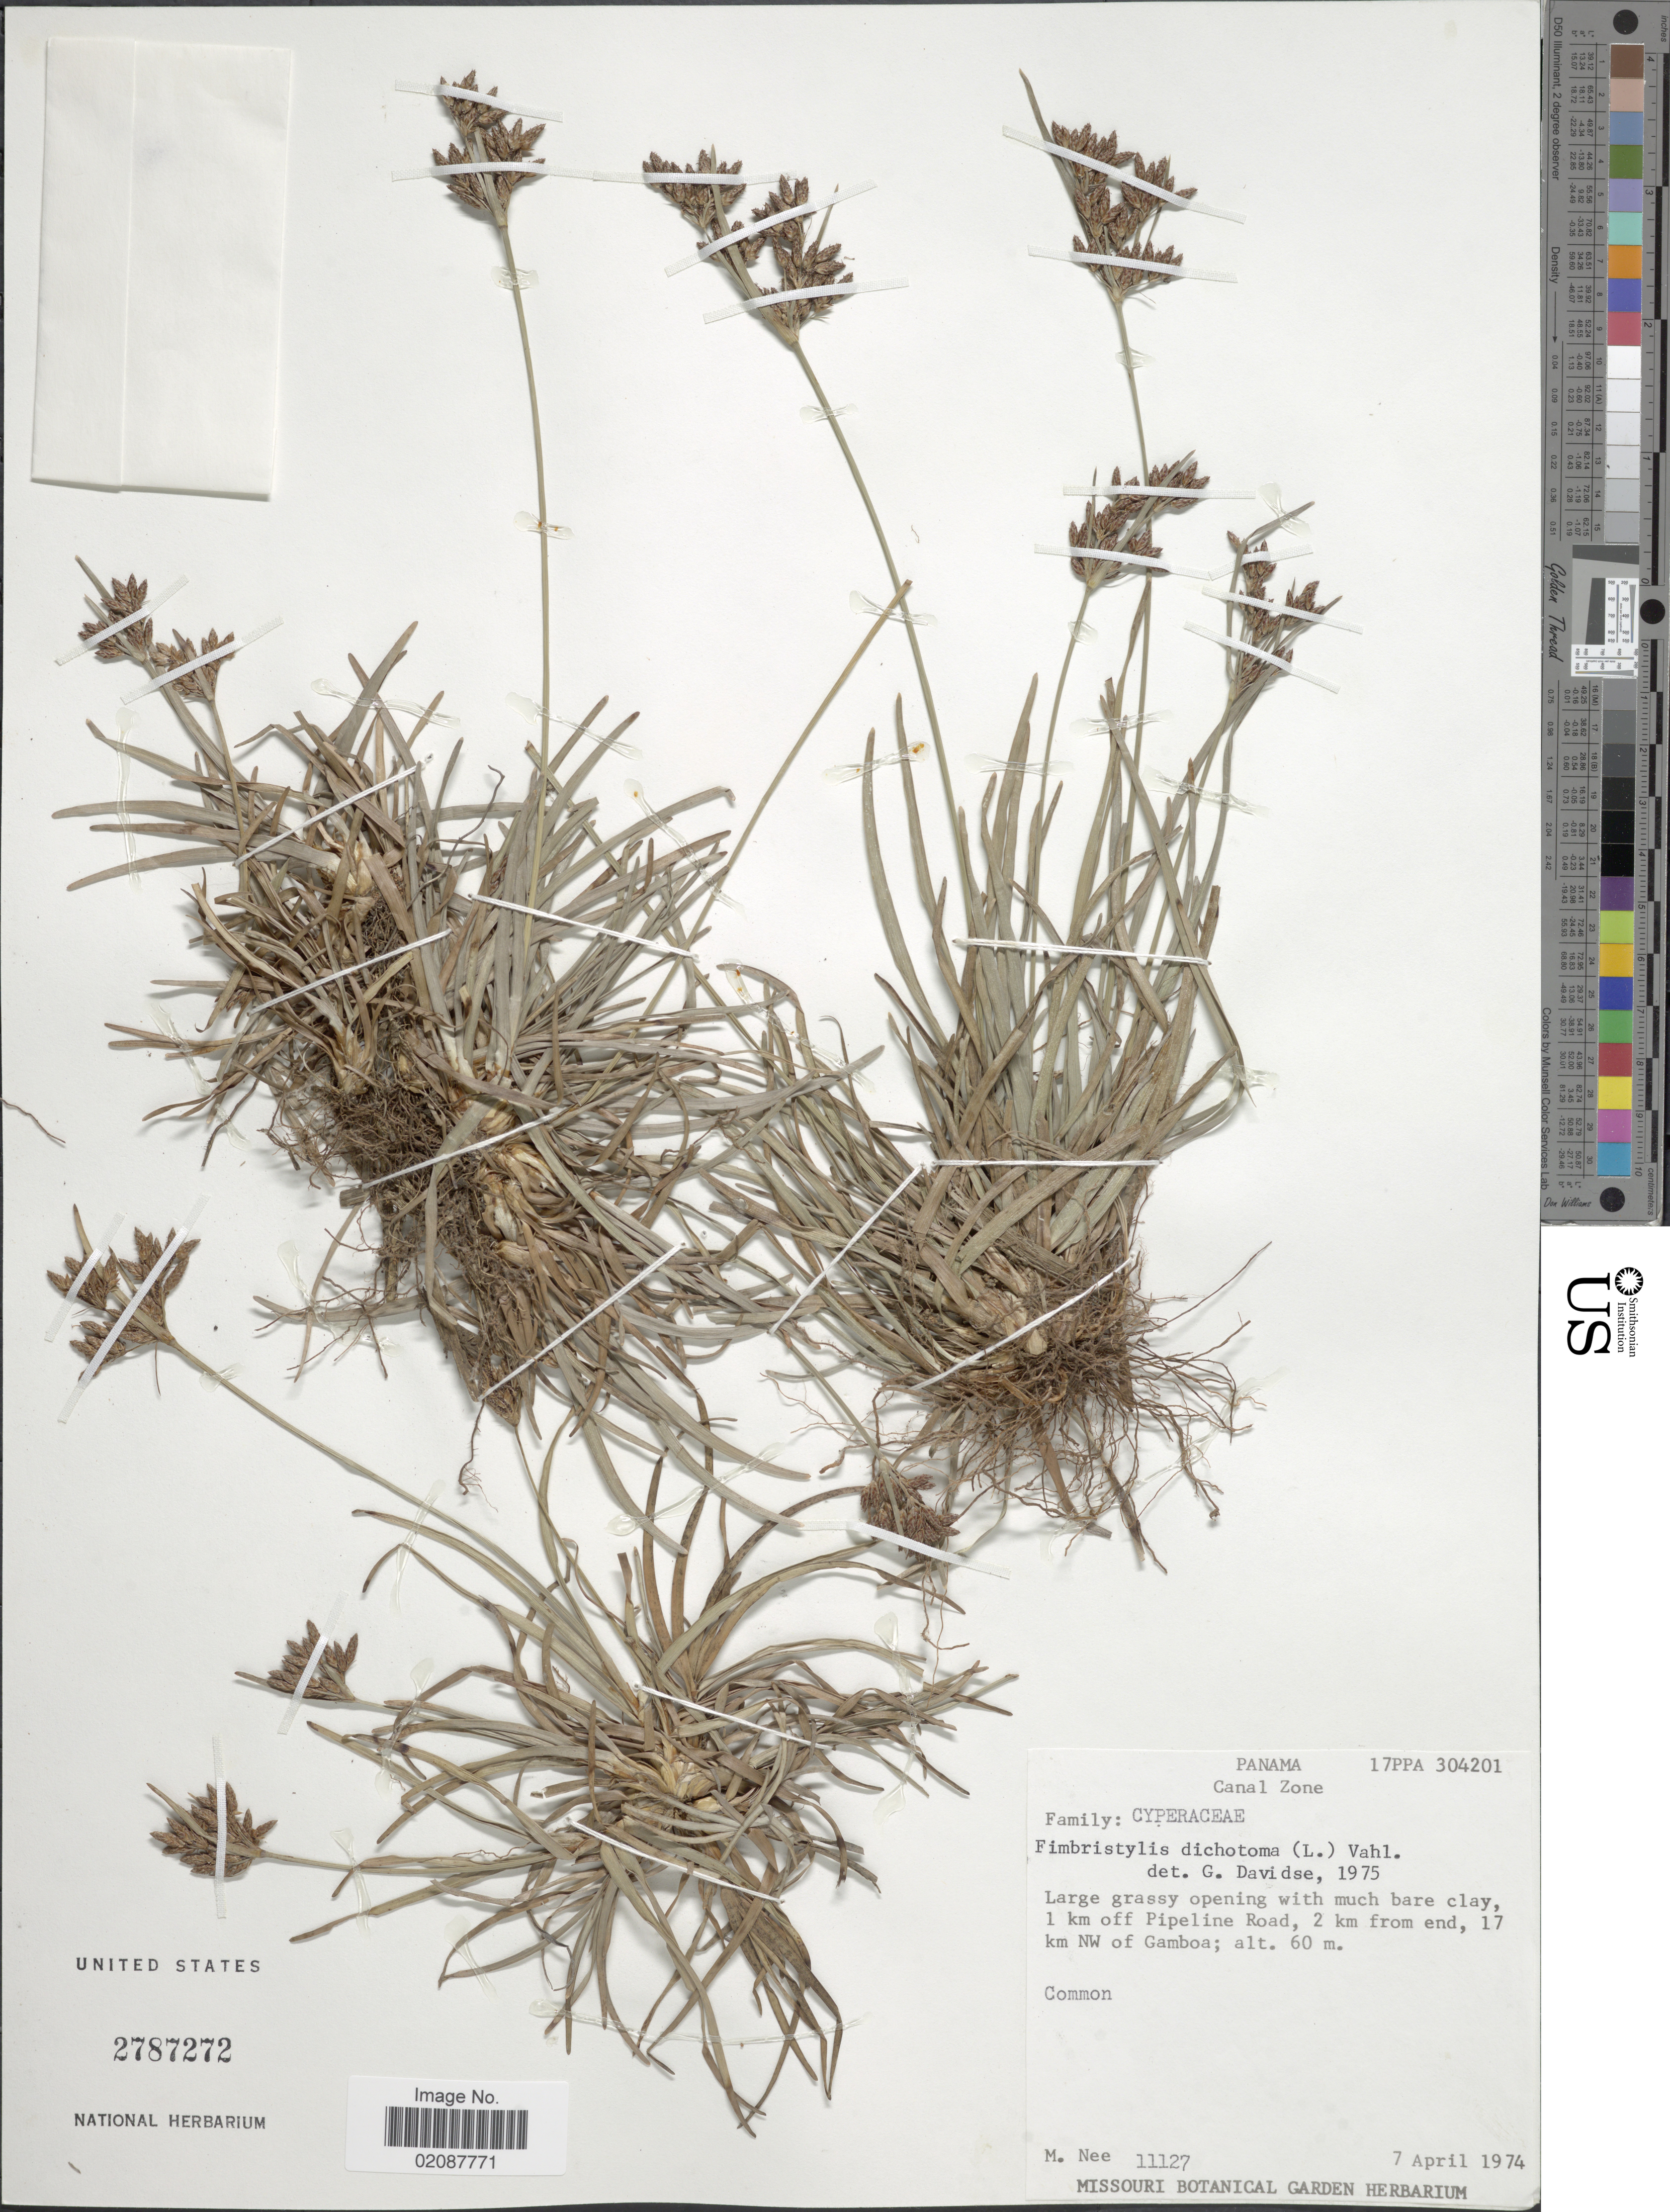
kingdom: Plantae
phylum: Tracheophyta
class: Liliopsida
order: Poales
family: Cyperaceae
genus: Fimbristylis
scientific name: Fimbristylis dichotoma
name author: (L.) Vahl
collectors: M. Nee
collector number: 11127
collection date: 1974-04-07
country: Panama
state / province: Colón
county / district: Canal Zone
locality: Canal Zone, 1 km off Pipeline Road, 2 km from end, 17 km NW of Gamboa.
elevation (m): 60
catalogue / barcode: US 2787272